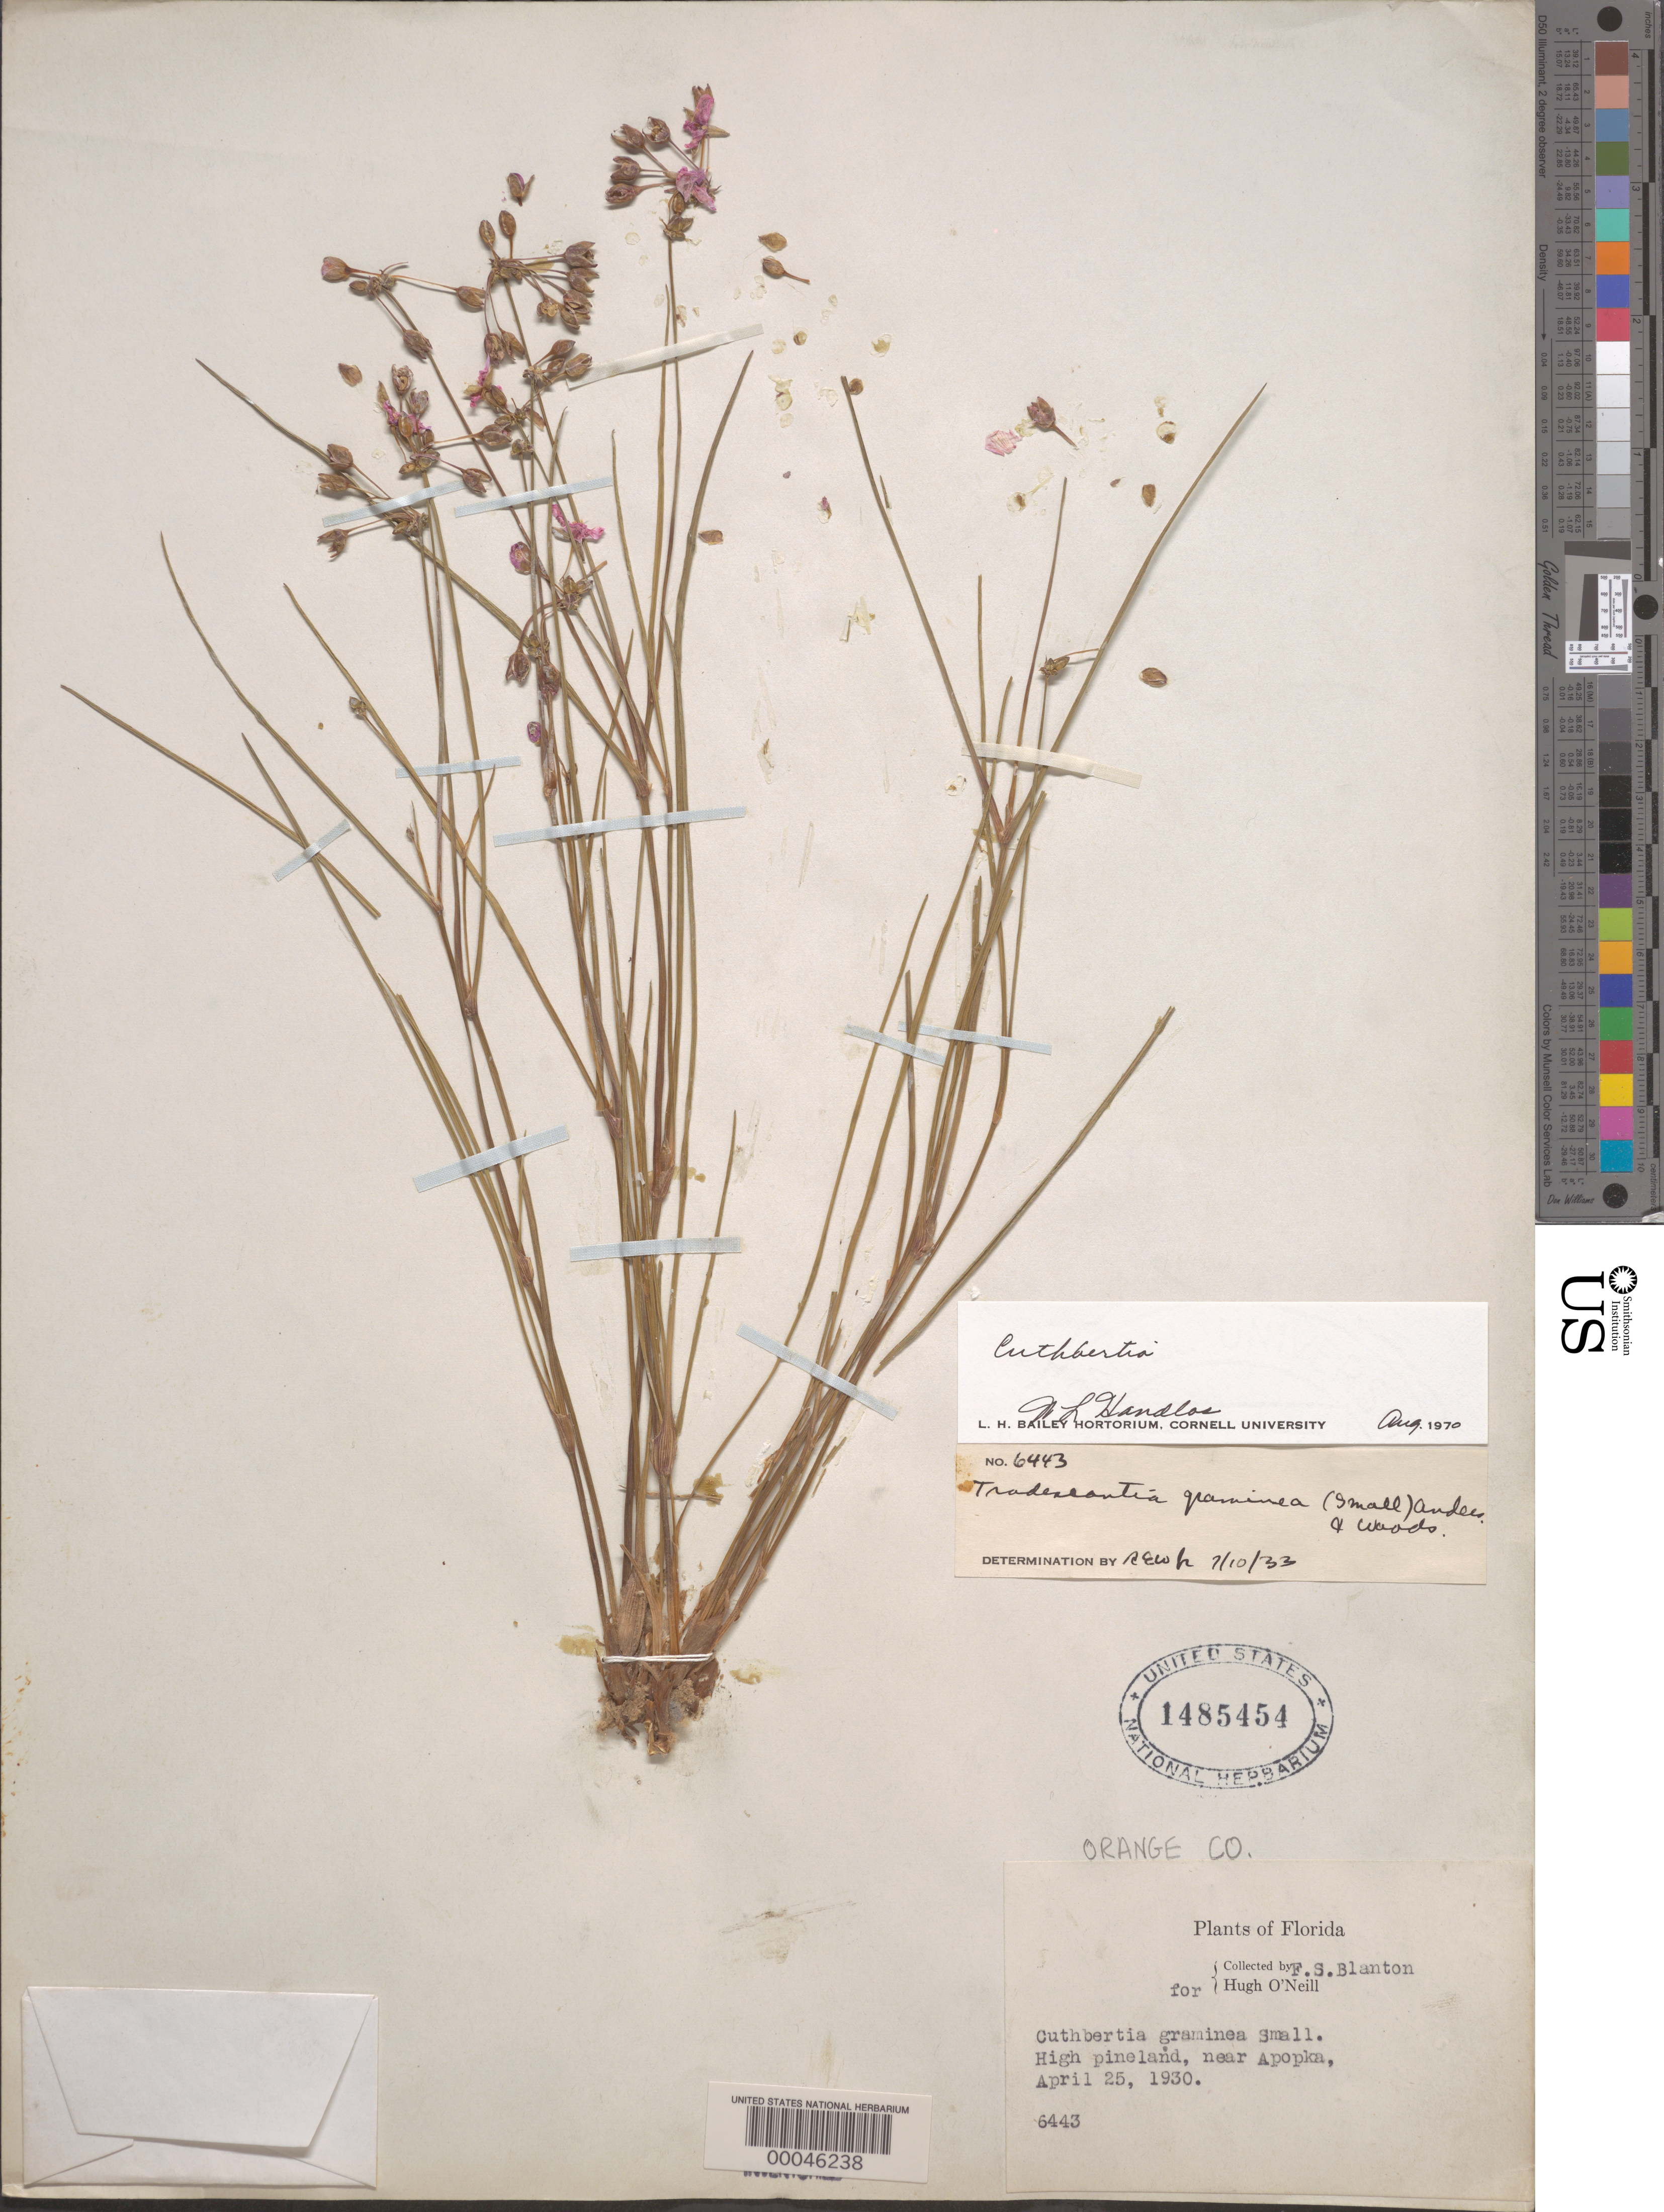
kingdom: Plantae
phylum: Tracheophyta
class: Liliopsida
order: Commelinales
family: Commelinaceae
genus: Cuthbertia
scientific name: Cuthbertia graminea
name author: Small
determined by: Strong, Mark T., (BOT), Smithsonian Institution - National Museum of Natural History (UNITED STATES)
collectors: S. Blanton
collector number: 6443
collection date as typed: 25 Apr 1930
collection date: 1930-04-25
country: United States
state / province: Florida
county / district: Orange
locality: Near apopka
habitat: High pineland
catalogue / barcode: US 1485454